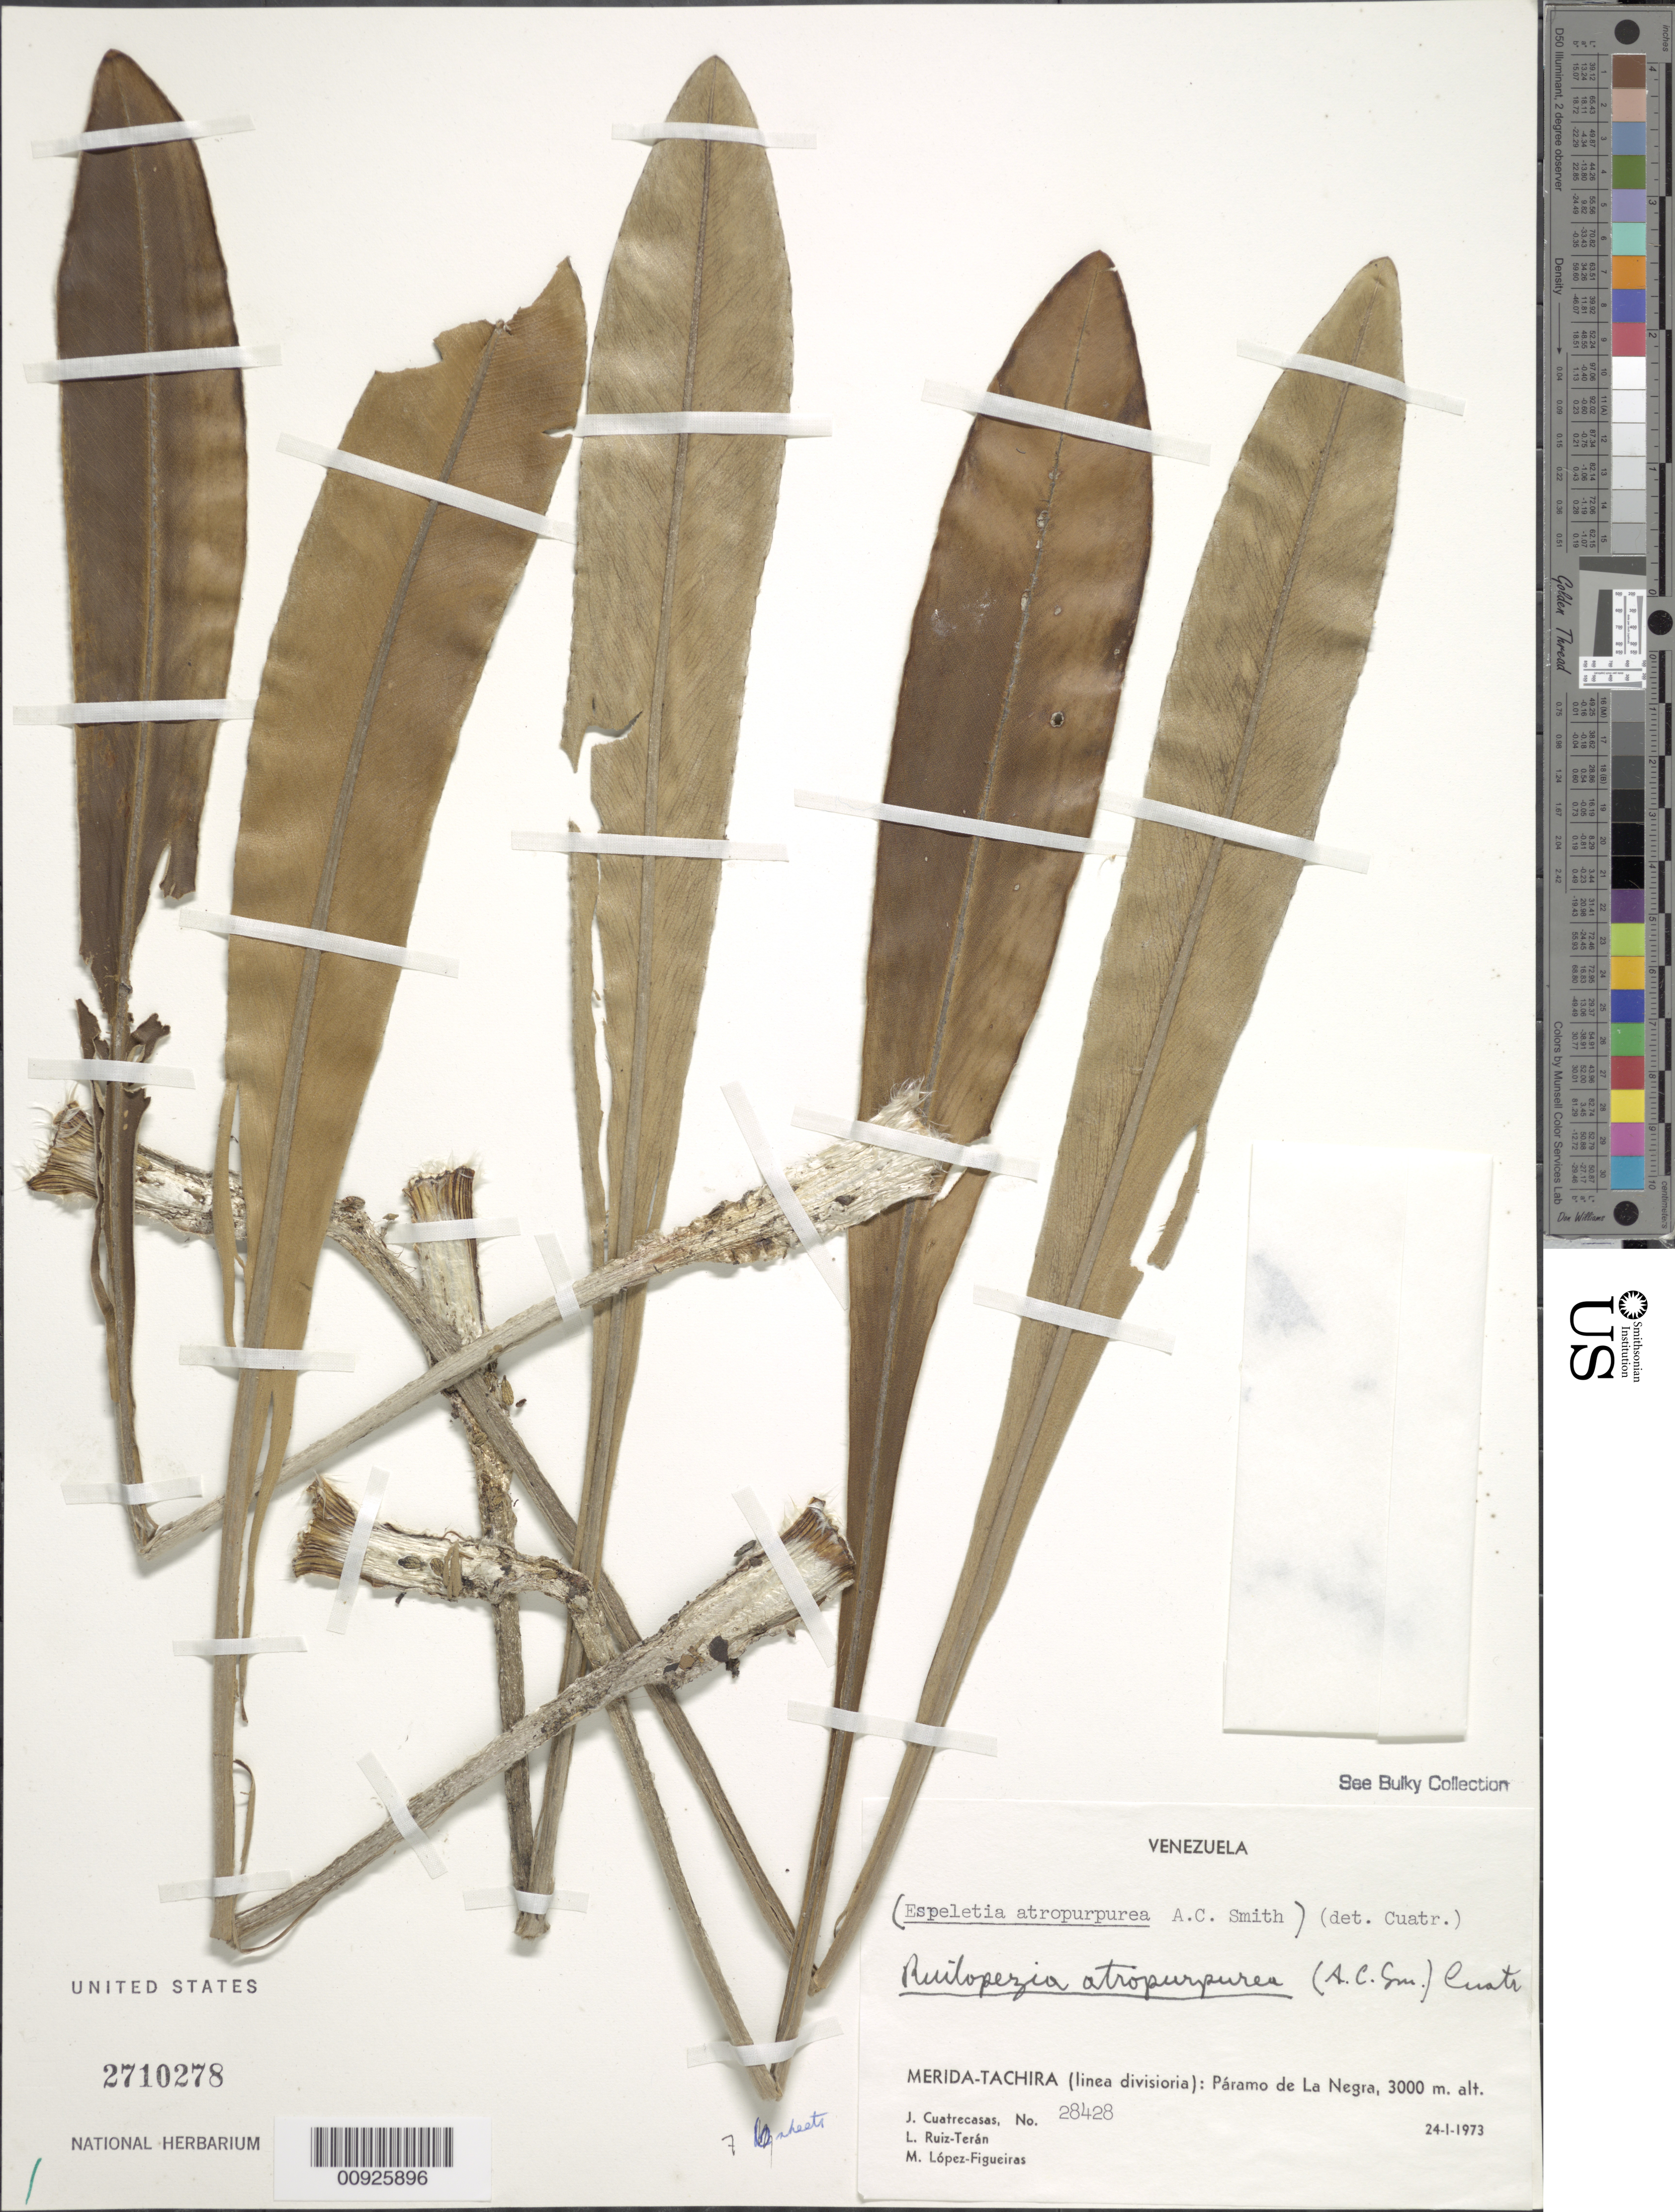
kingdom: Plantae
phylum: Tracheophyta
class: Magnoliopsida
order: Asterales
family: Asteraceae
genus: Ruilopezia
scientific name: Ruilopezia atropurpurea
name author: (A.C. Sm.) Cuatrec.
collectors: J. Cuatrecasas, L. E. Ruíz-Terán & M. López Figueiras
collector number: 28428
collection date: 1973-01-24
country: Venezuela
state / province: Mérida / Tachira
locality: P. de la Negra. Línea divisoria entre Táchira y Mérida.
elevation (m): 3000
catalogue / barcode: US 2710278